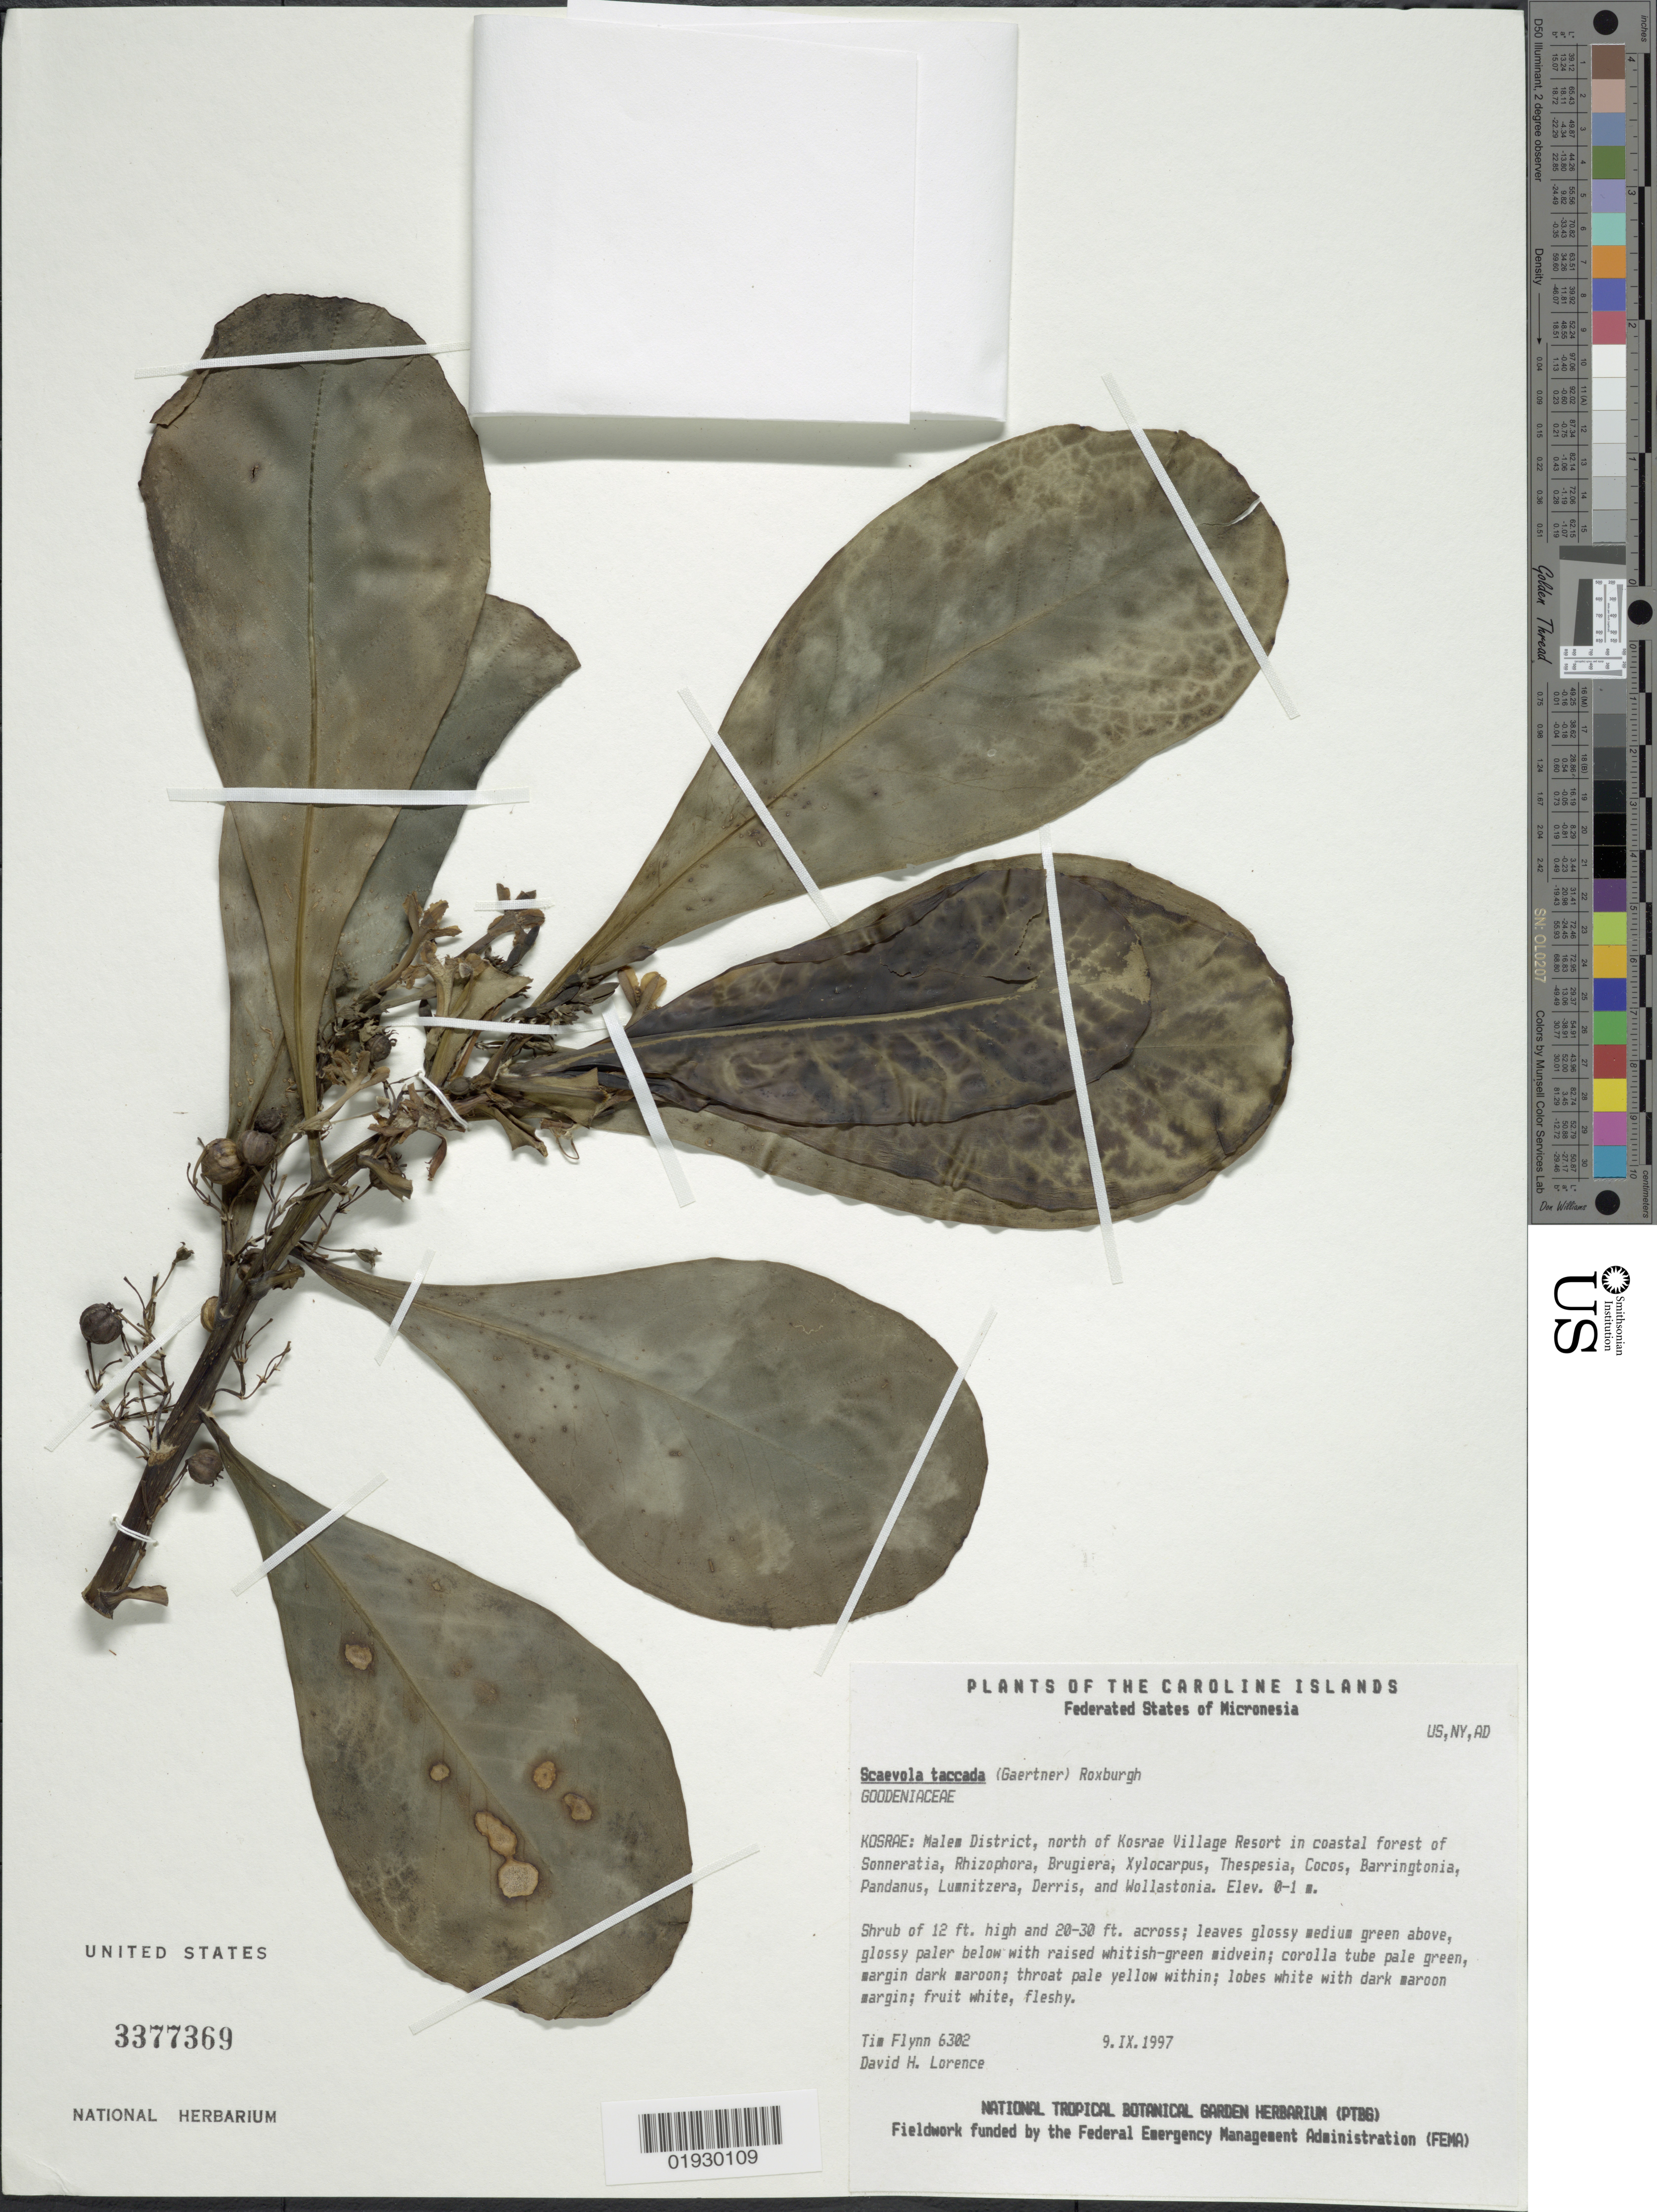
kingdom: Plantae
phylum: Tracheophyta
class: Magnoliopsida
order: Asterales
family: Goodeniaceae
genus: Scaevola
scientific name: Scaevola taccada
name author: (Gaertn.) Roxb.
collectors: T. Flynn & D. Lorence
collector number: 6302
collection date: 1997-09-09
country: Micronesia, Federated States of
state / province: Kosrae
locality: Caroline Islands, Malem District, north of Kosrae Village Resort in coastal forest.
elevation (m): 0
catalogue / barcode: US 3377369